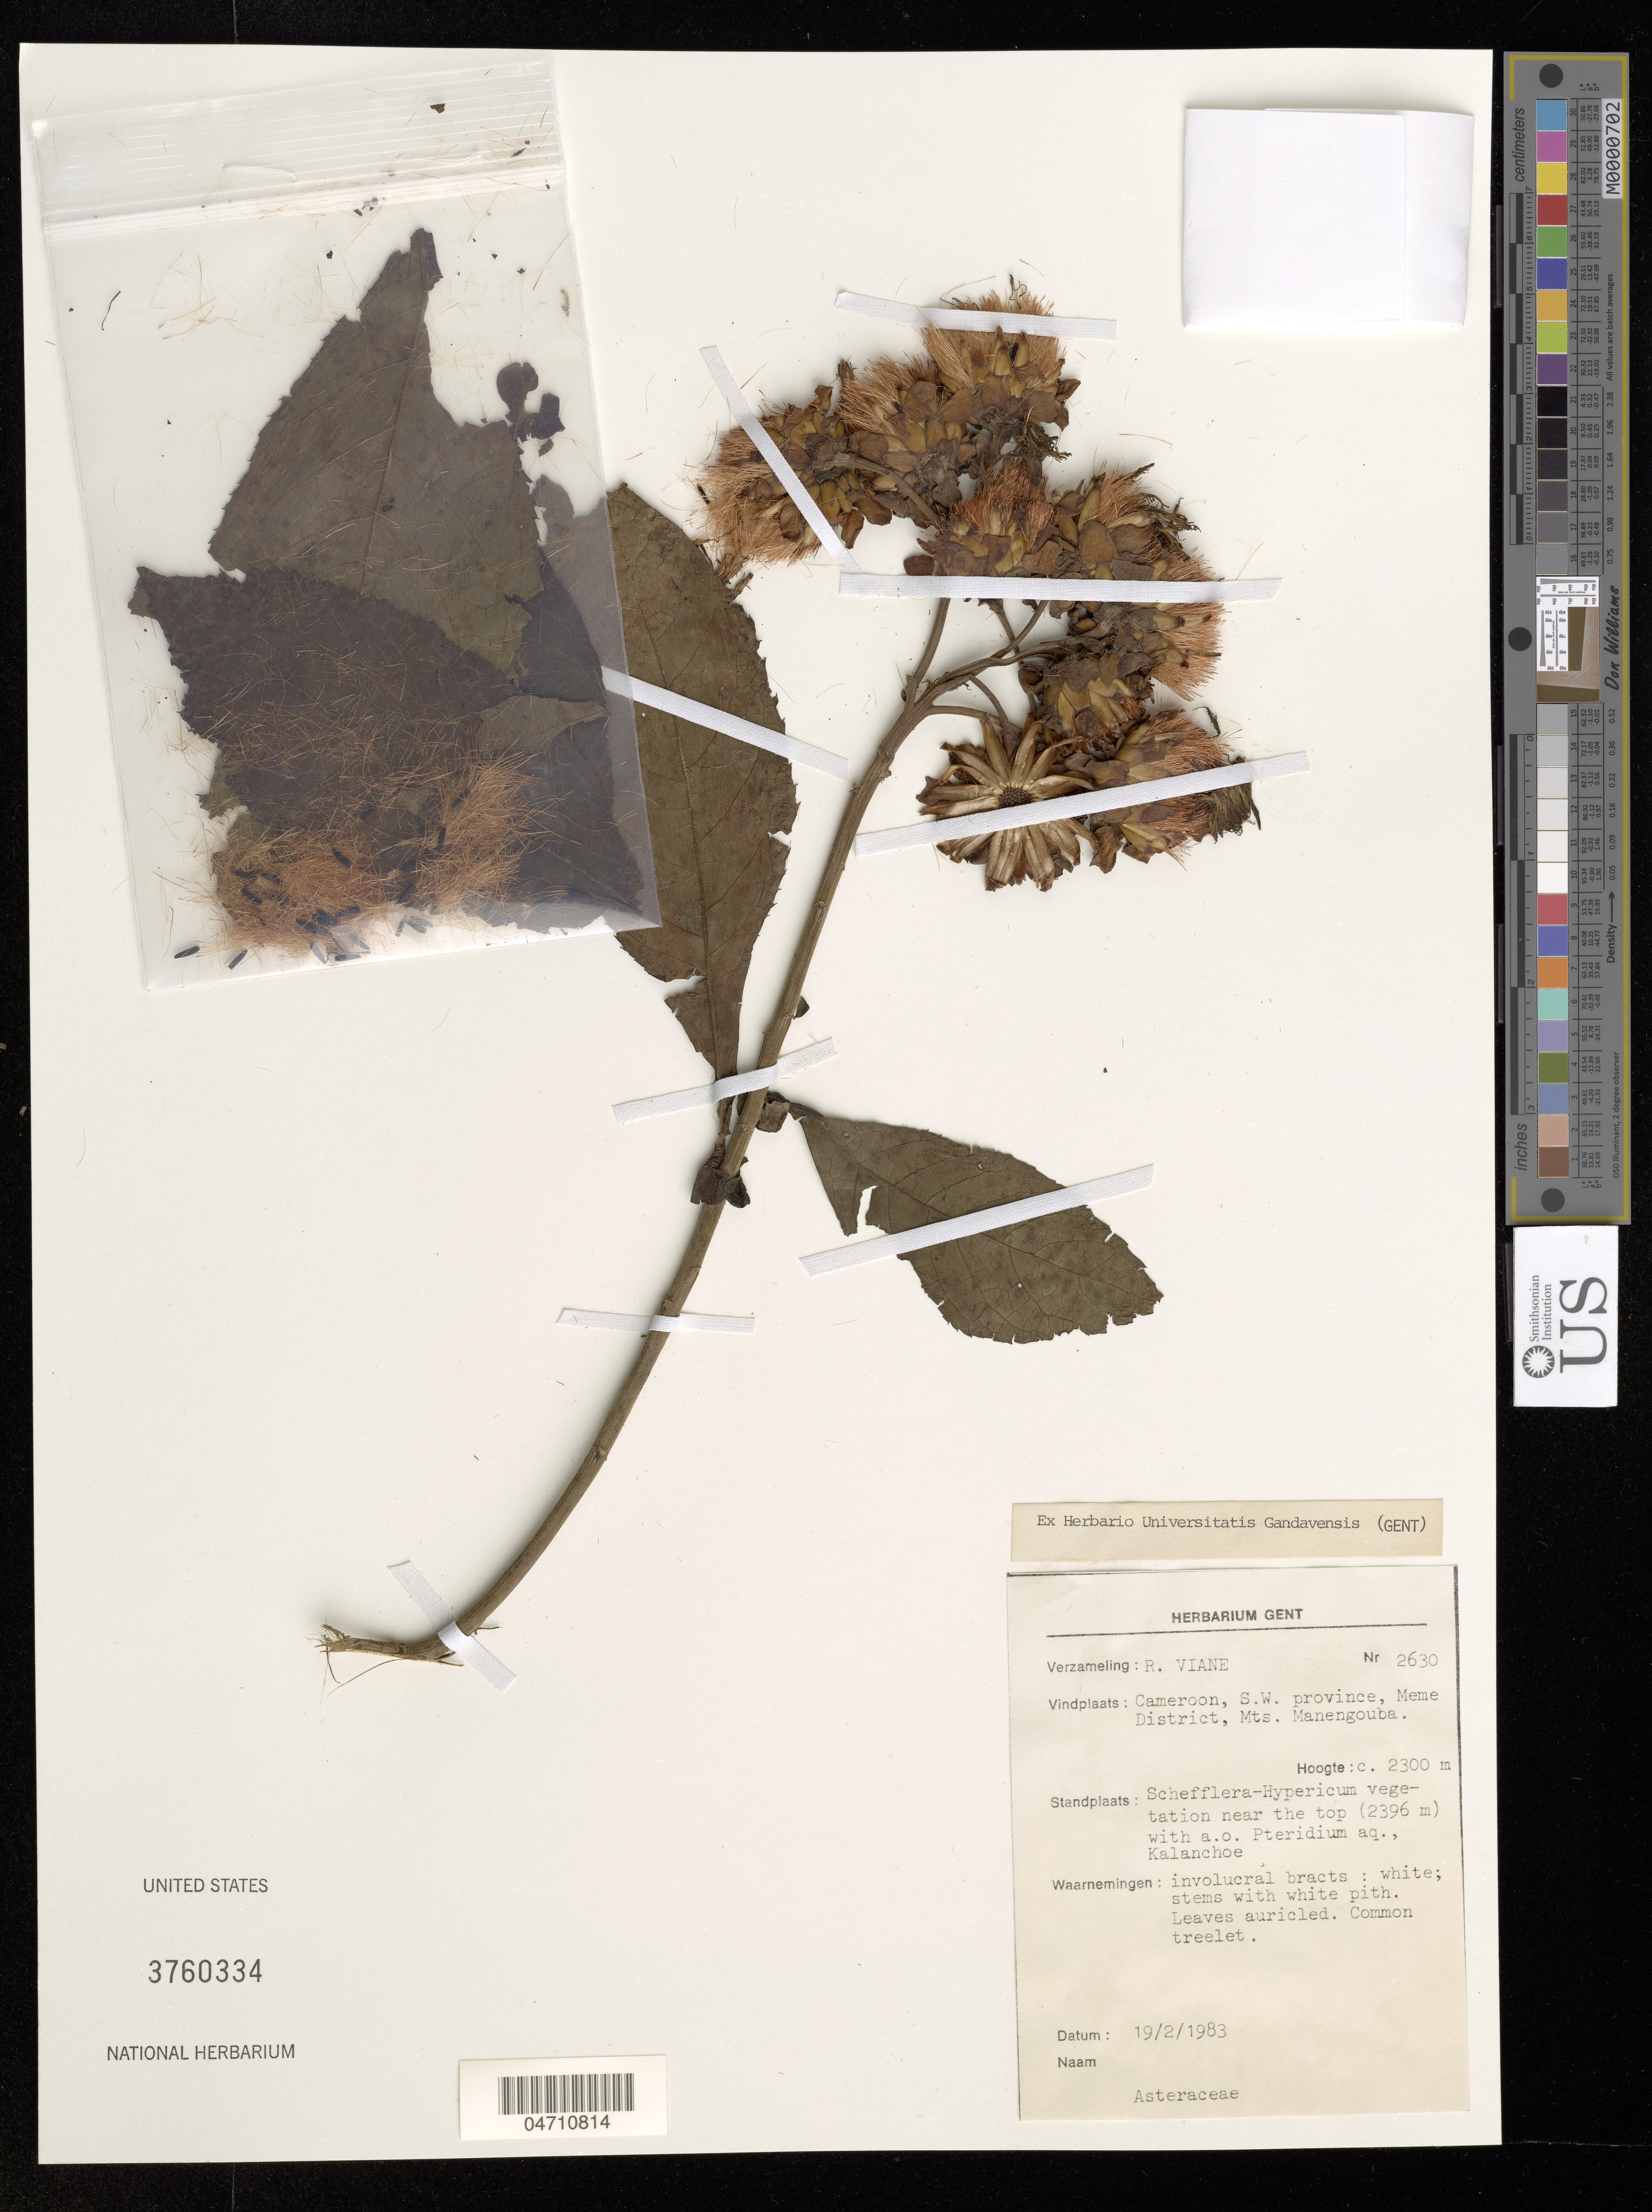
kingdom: Plantae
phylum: Tracheophyta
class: Magnoliopsida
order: Asterales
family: Asteraceae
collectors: R. Viane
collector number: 2630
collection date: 1983-02-19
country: Cameroon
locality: S.W. province, Meme District, Mts. Manengouba.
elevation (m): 2300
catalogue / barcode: US 3760334